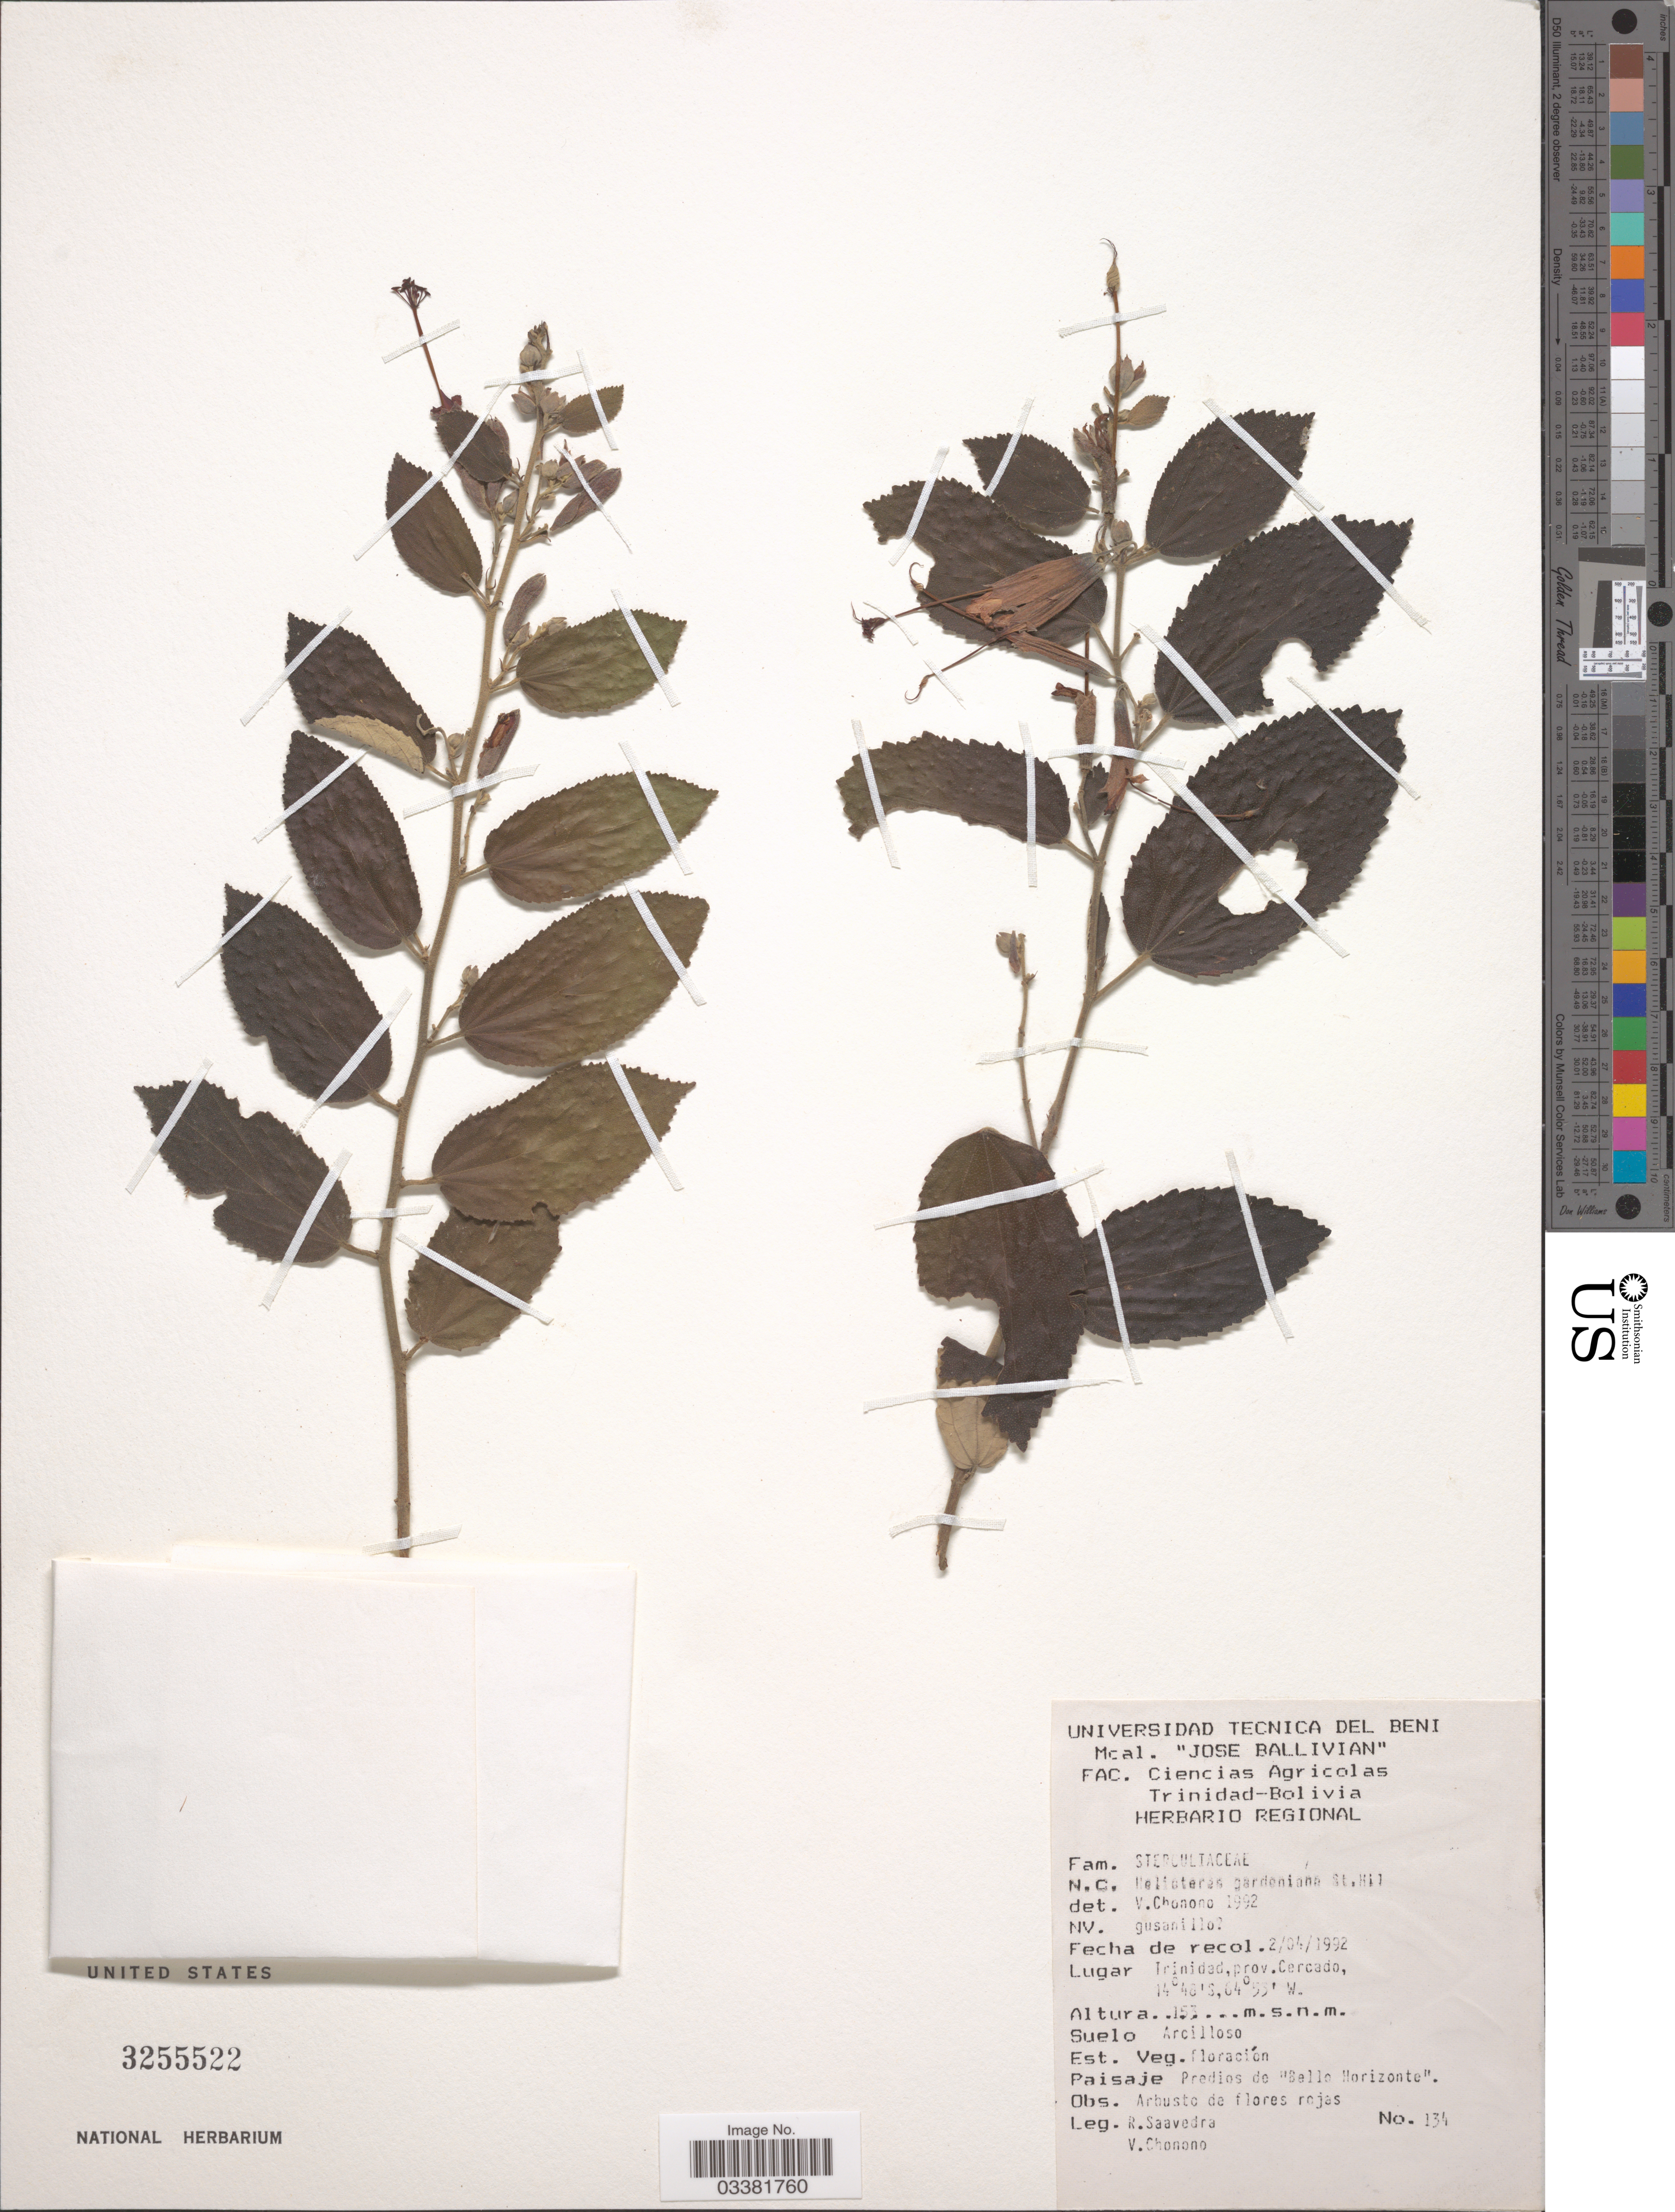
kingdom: Plantae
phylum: Tracheophyta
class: Magnoliopsida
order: Malvales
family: Malvaceae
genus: Helicteres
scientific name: Helicteres gardneriana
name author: A. St.-Hil. & Naudin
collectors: R. Saavedra & V. Chonono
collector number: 134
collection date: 1992-04-02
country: Bolivia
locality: Trinidad, prov. Cercado. Predios de "Bello Horizonte".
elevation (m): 153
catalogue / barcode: US 3255522